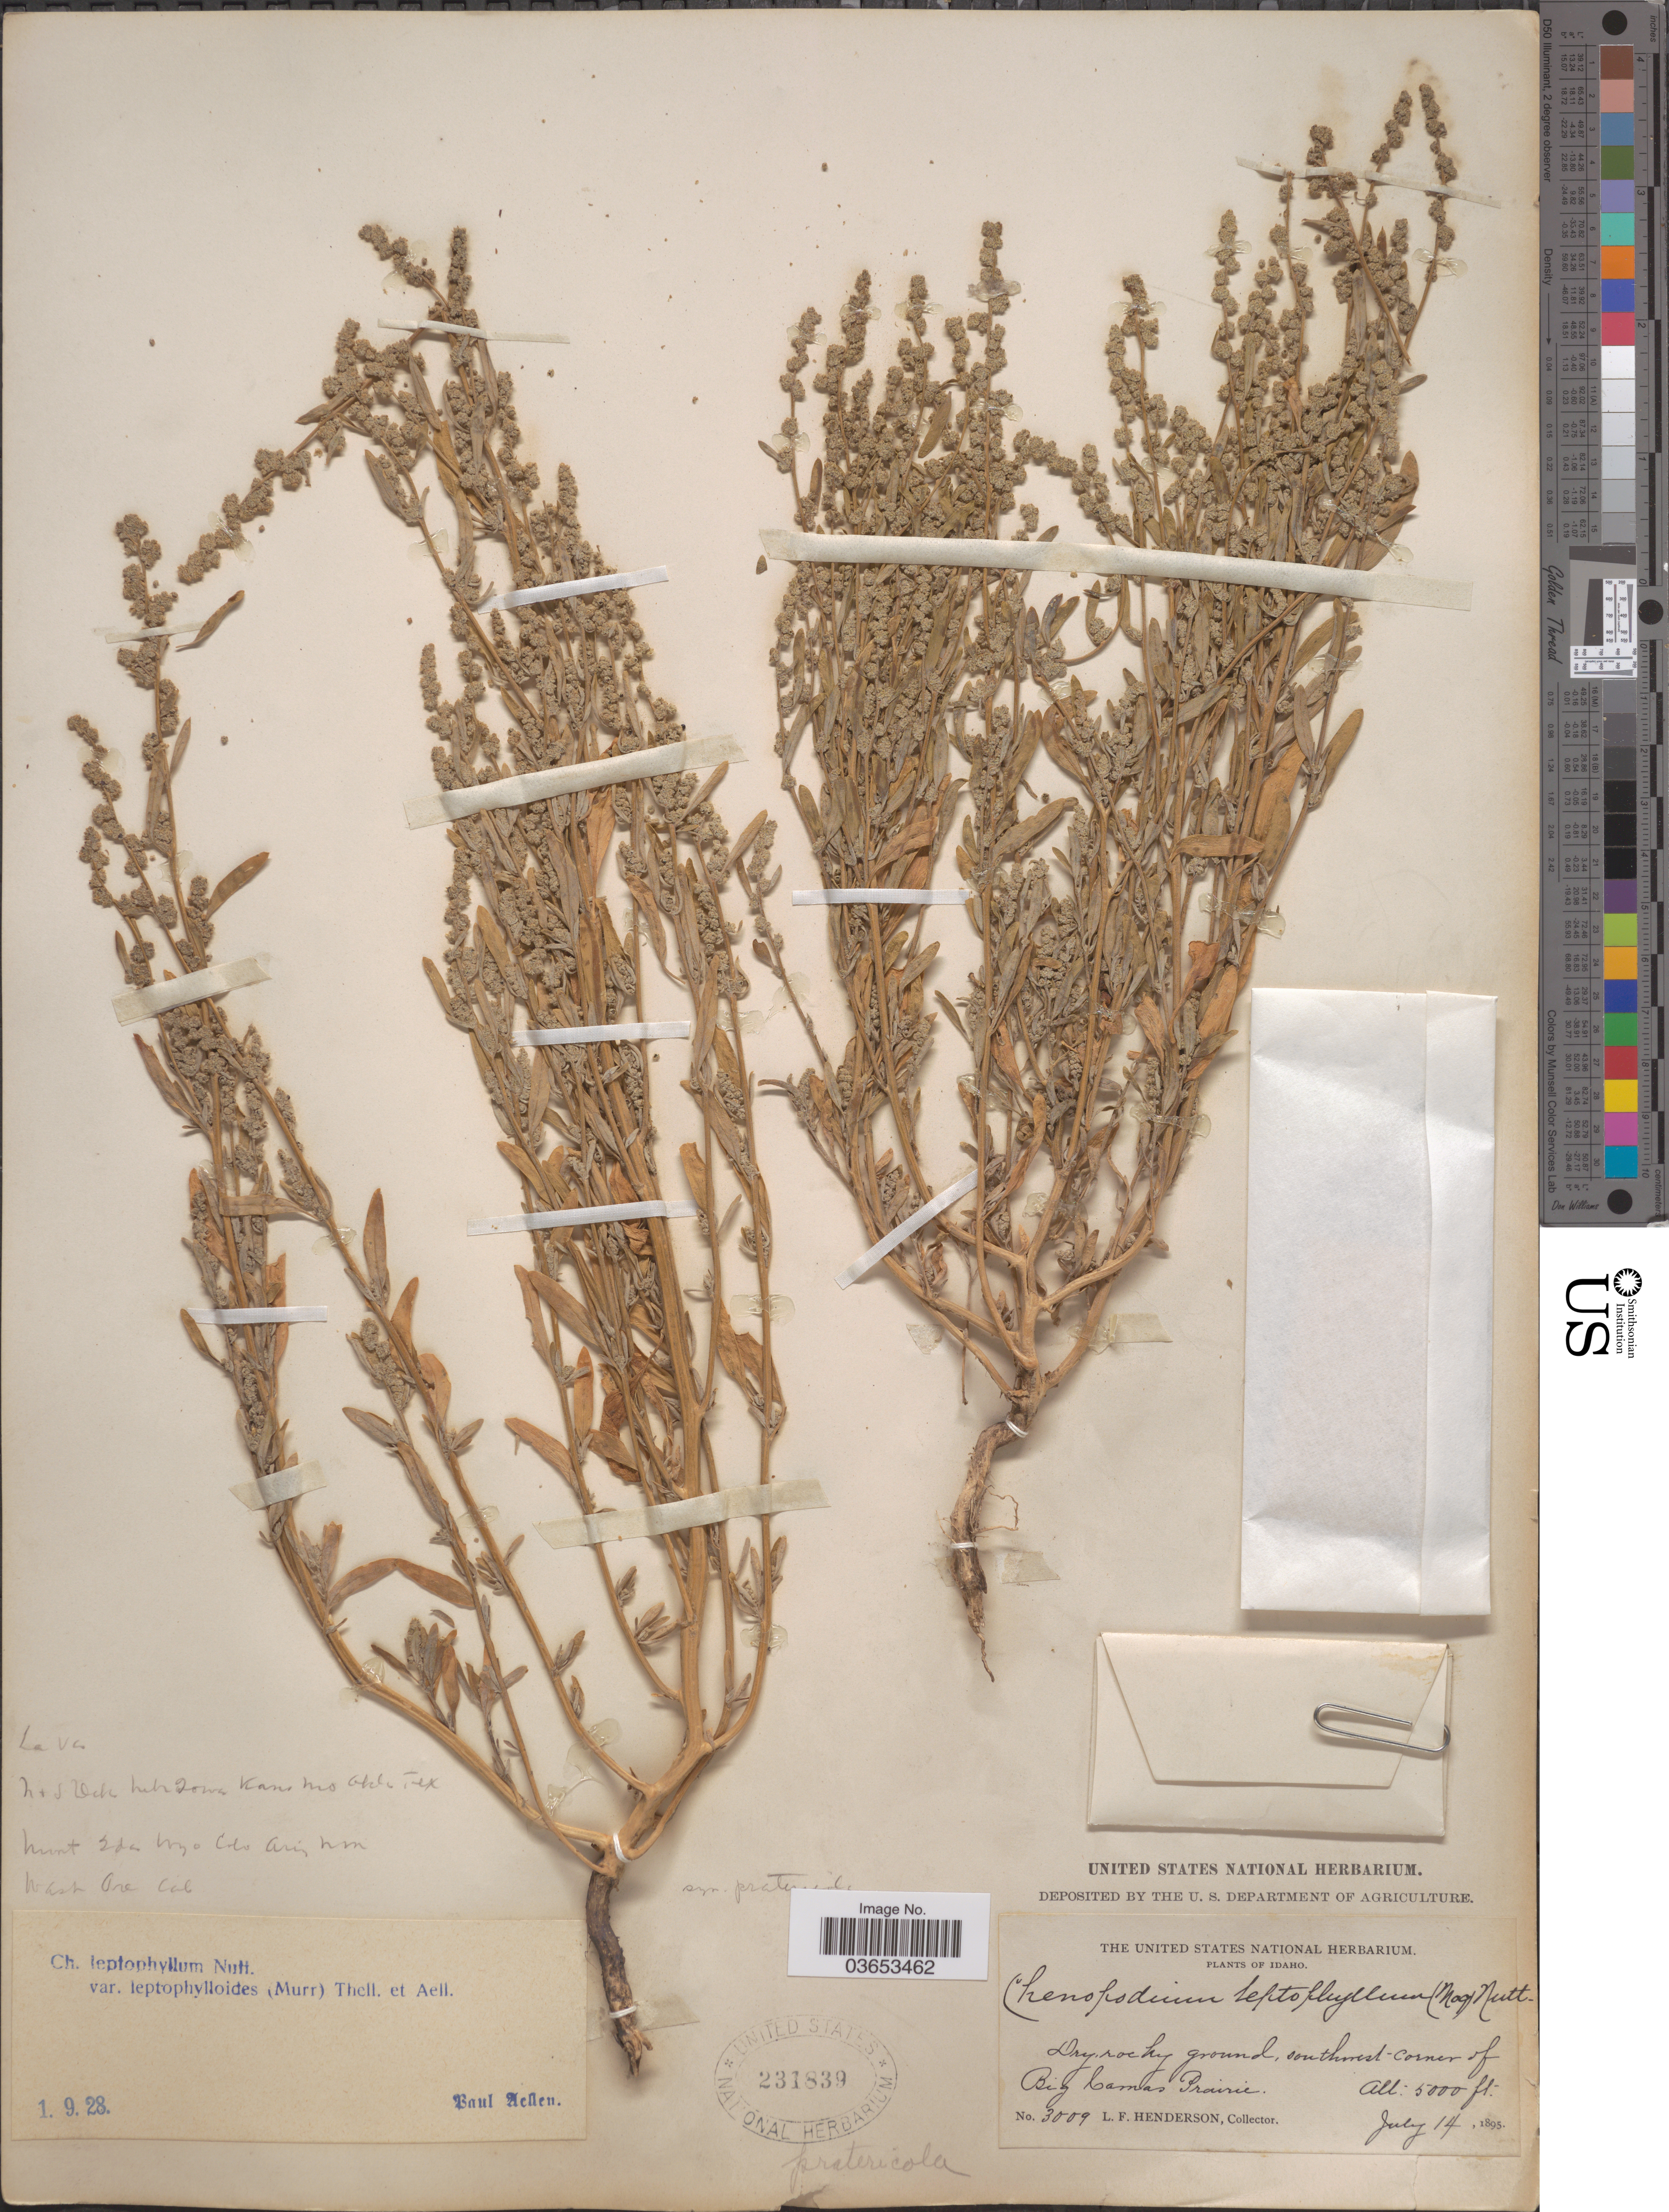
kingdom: Plantae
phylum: Tracheophyta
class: Magnoliopsida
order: Caryophyllales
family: Amaranthaceae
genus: Chenopodium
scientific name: Chenopodium leptophyllum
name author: (Moq.) Nutt. ex S. Watson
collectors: L. Henderson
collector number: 3009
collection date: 1895-07-14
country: United States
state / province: Idaho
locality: Southwest-corner of Big Camas Prairie.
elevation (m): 1524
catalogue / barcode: US 231839